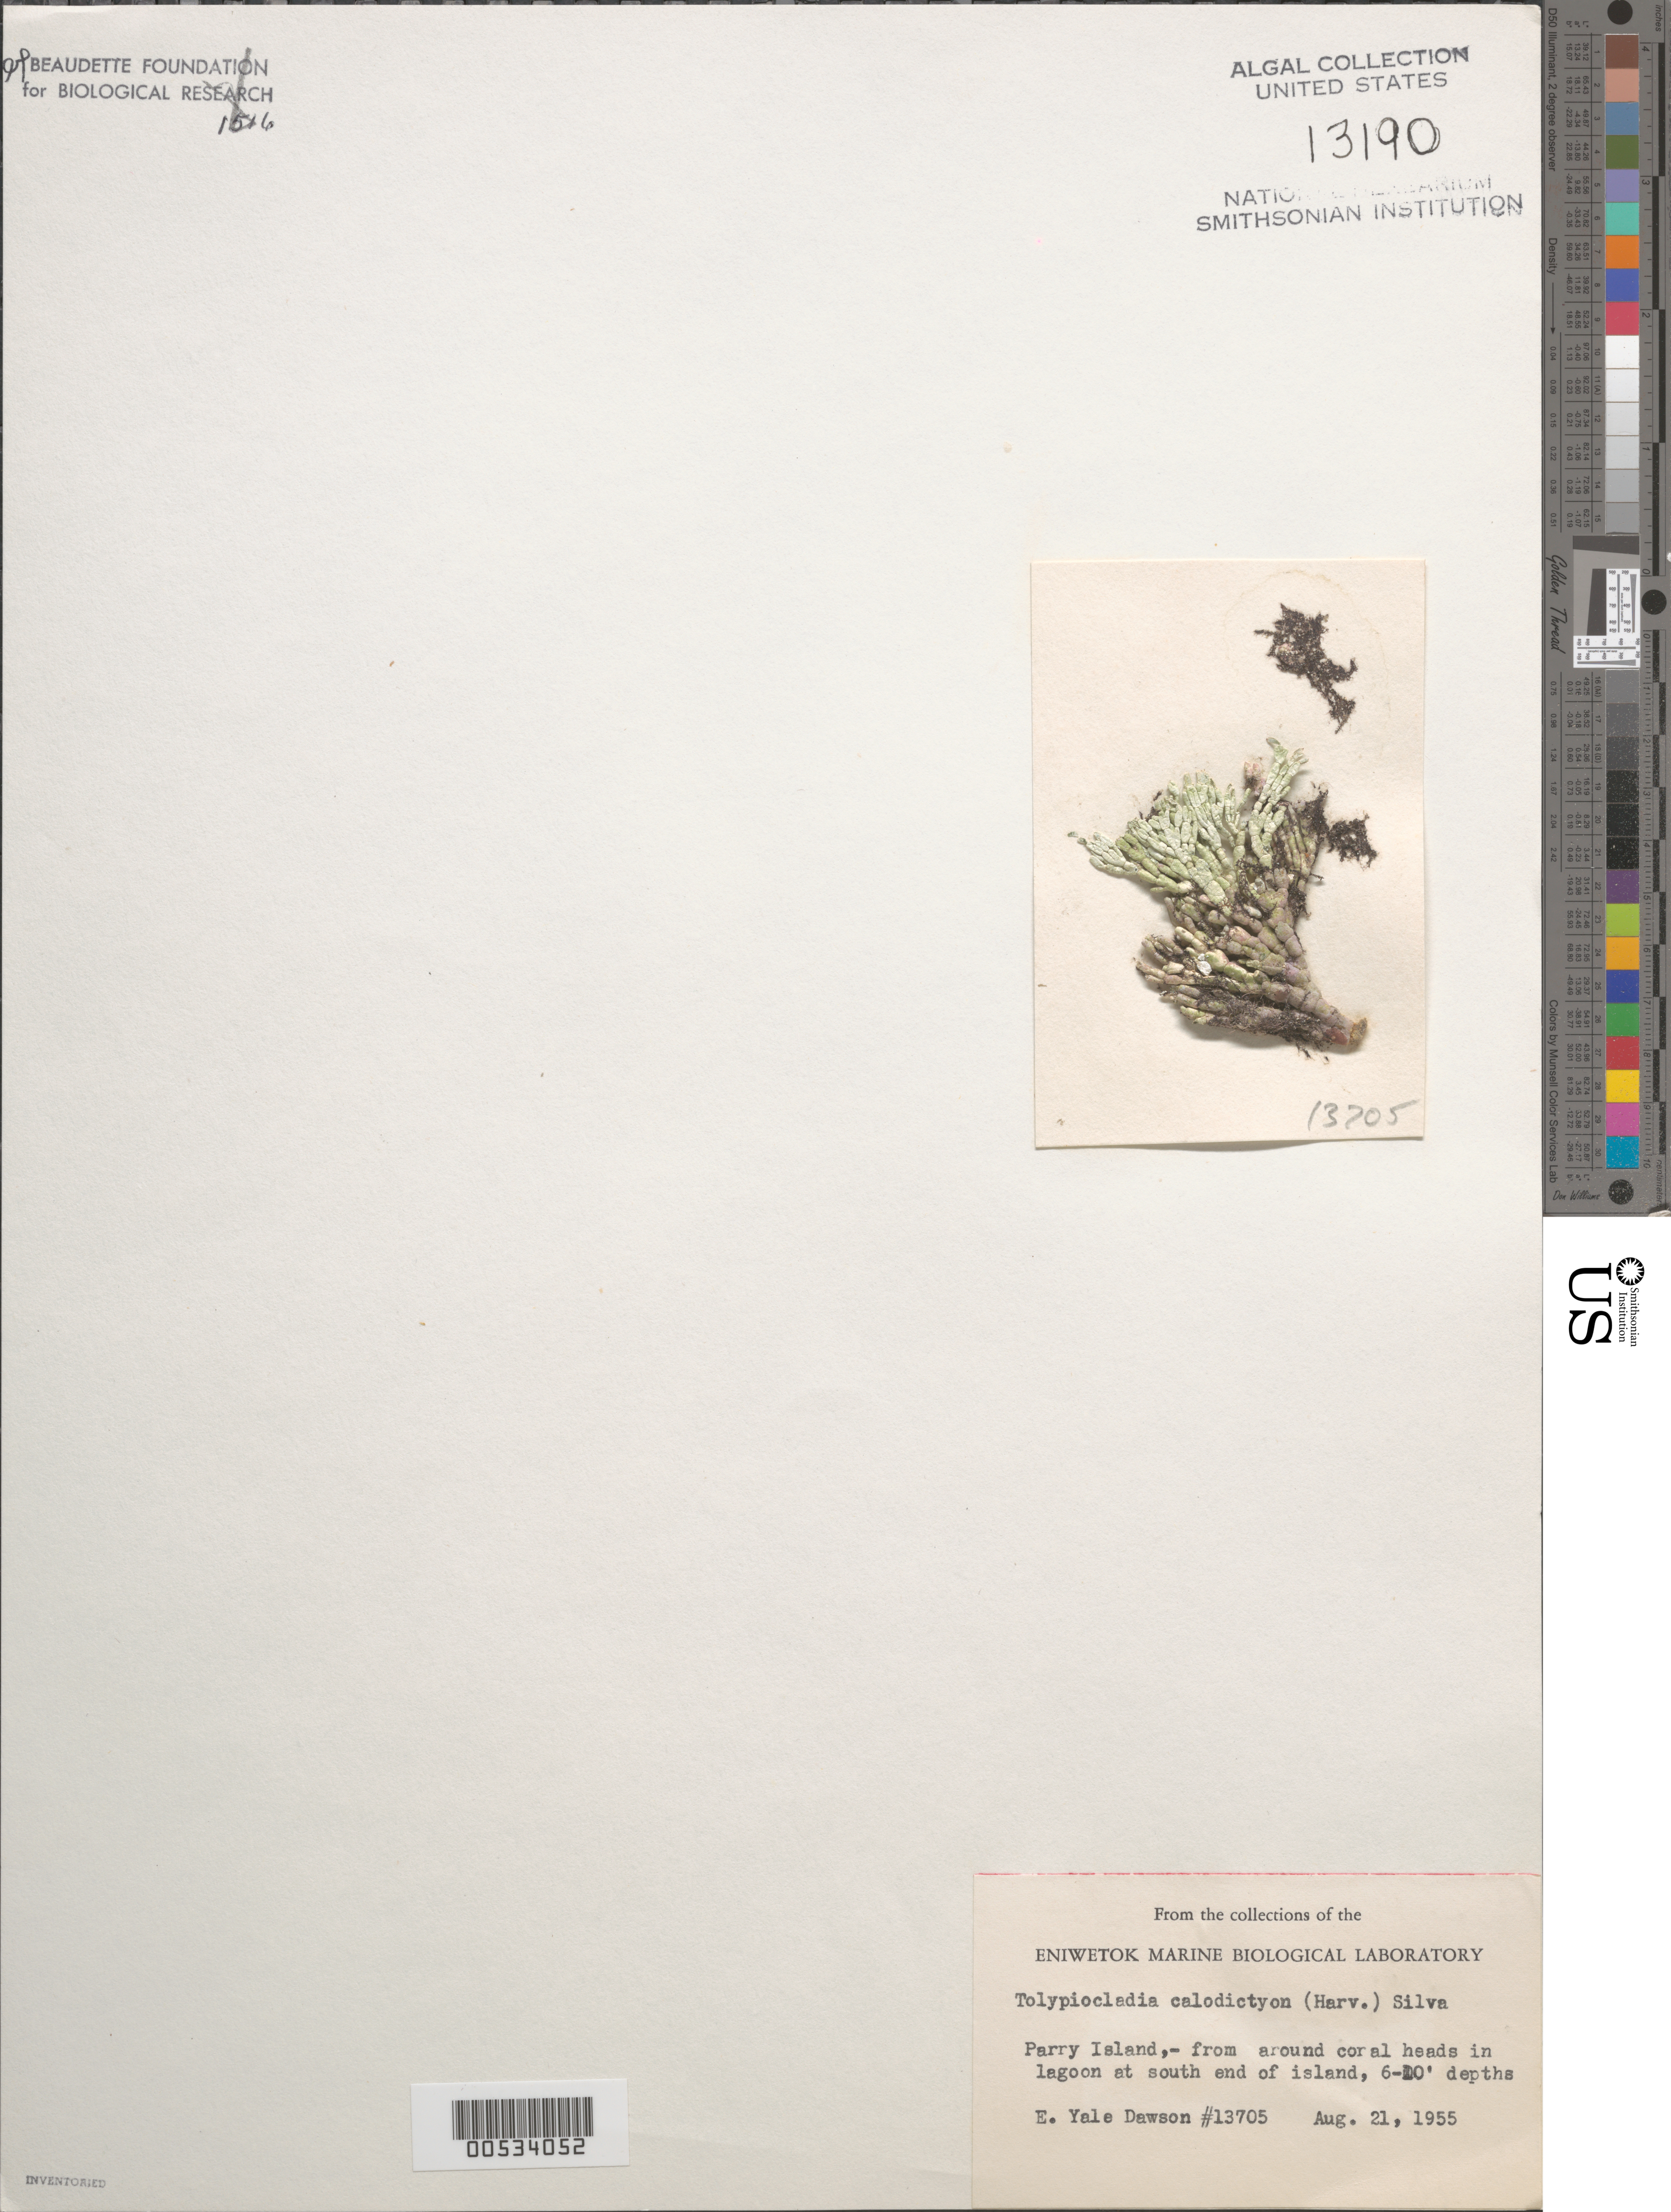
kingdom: Plantae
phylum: Rhodophyta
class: Florideophyceae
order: Ceramiales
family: Rhodomelaceae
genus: Tolypiocladia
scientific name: Tolypiocladia calodictyon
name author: (Harv. ex Kütz.) P.C. Silva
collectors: E. Y. Dawson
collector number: EYD 13705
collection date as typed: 21 Aug 1955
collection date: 1955-08-21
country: Marshall Islands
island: Enewetak [Eniwetok] Atoll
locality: Parry Island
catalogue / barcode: US 13190